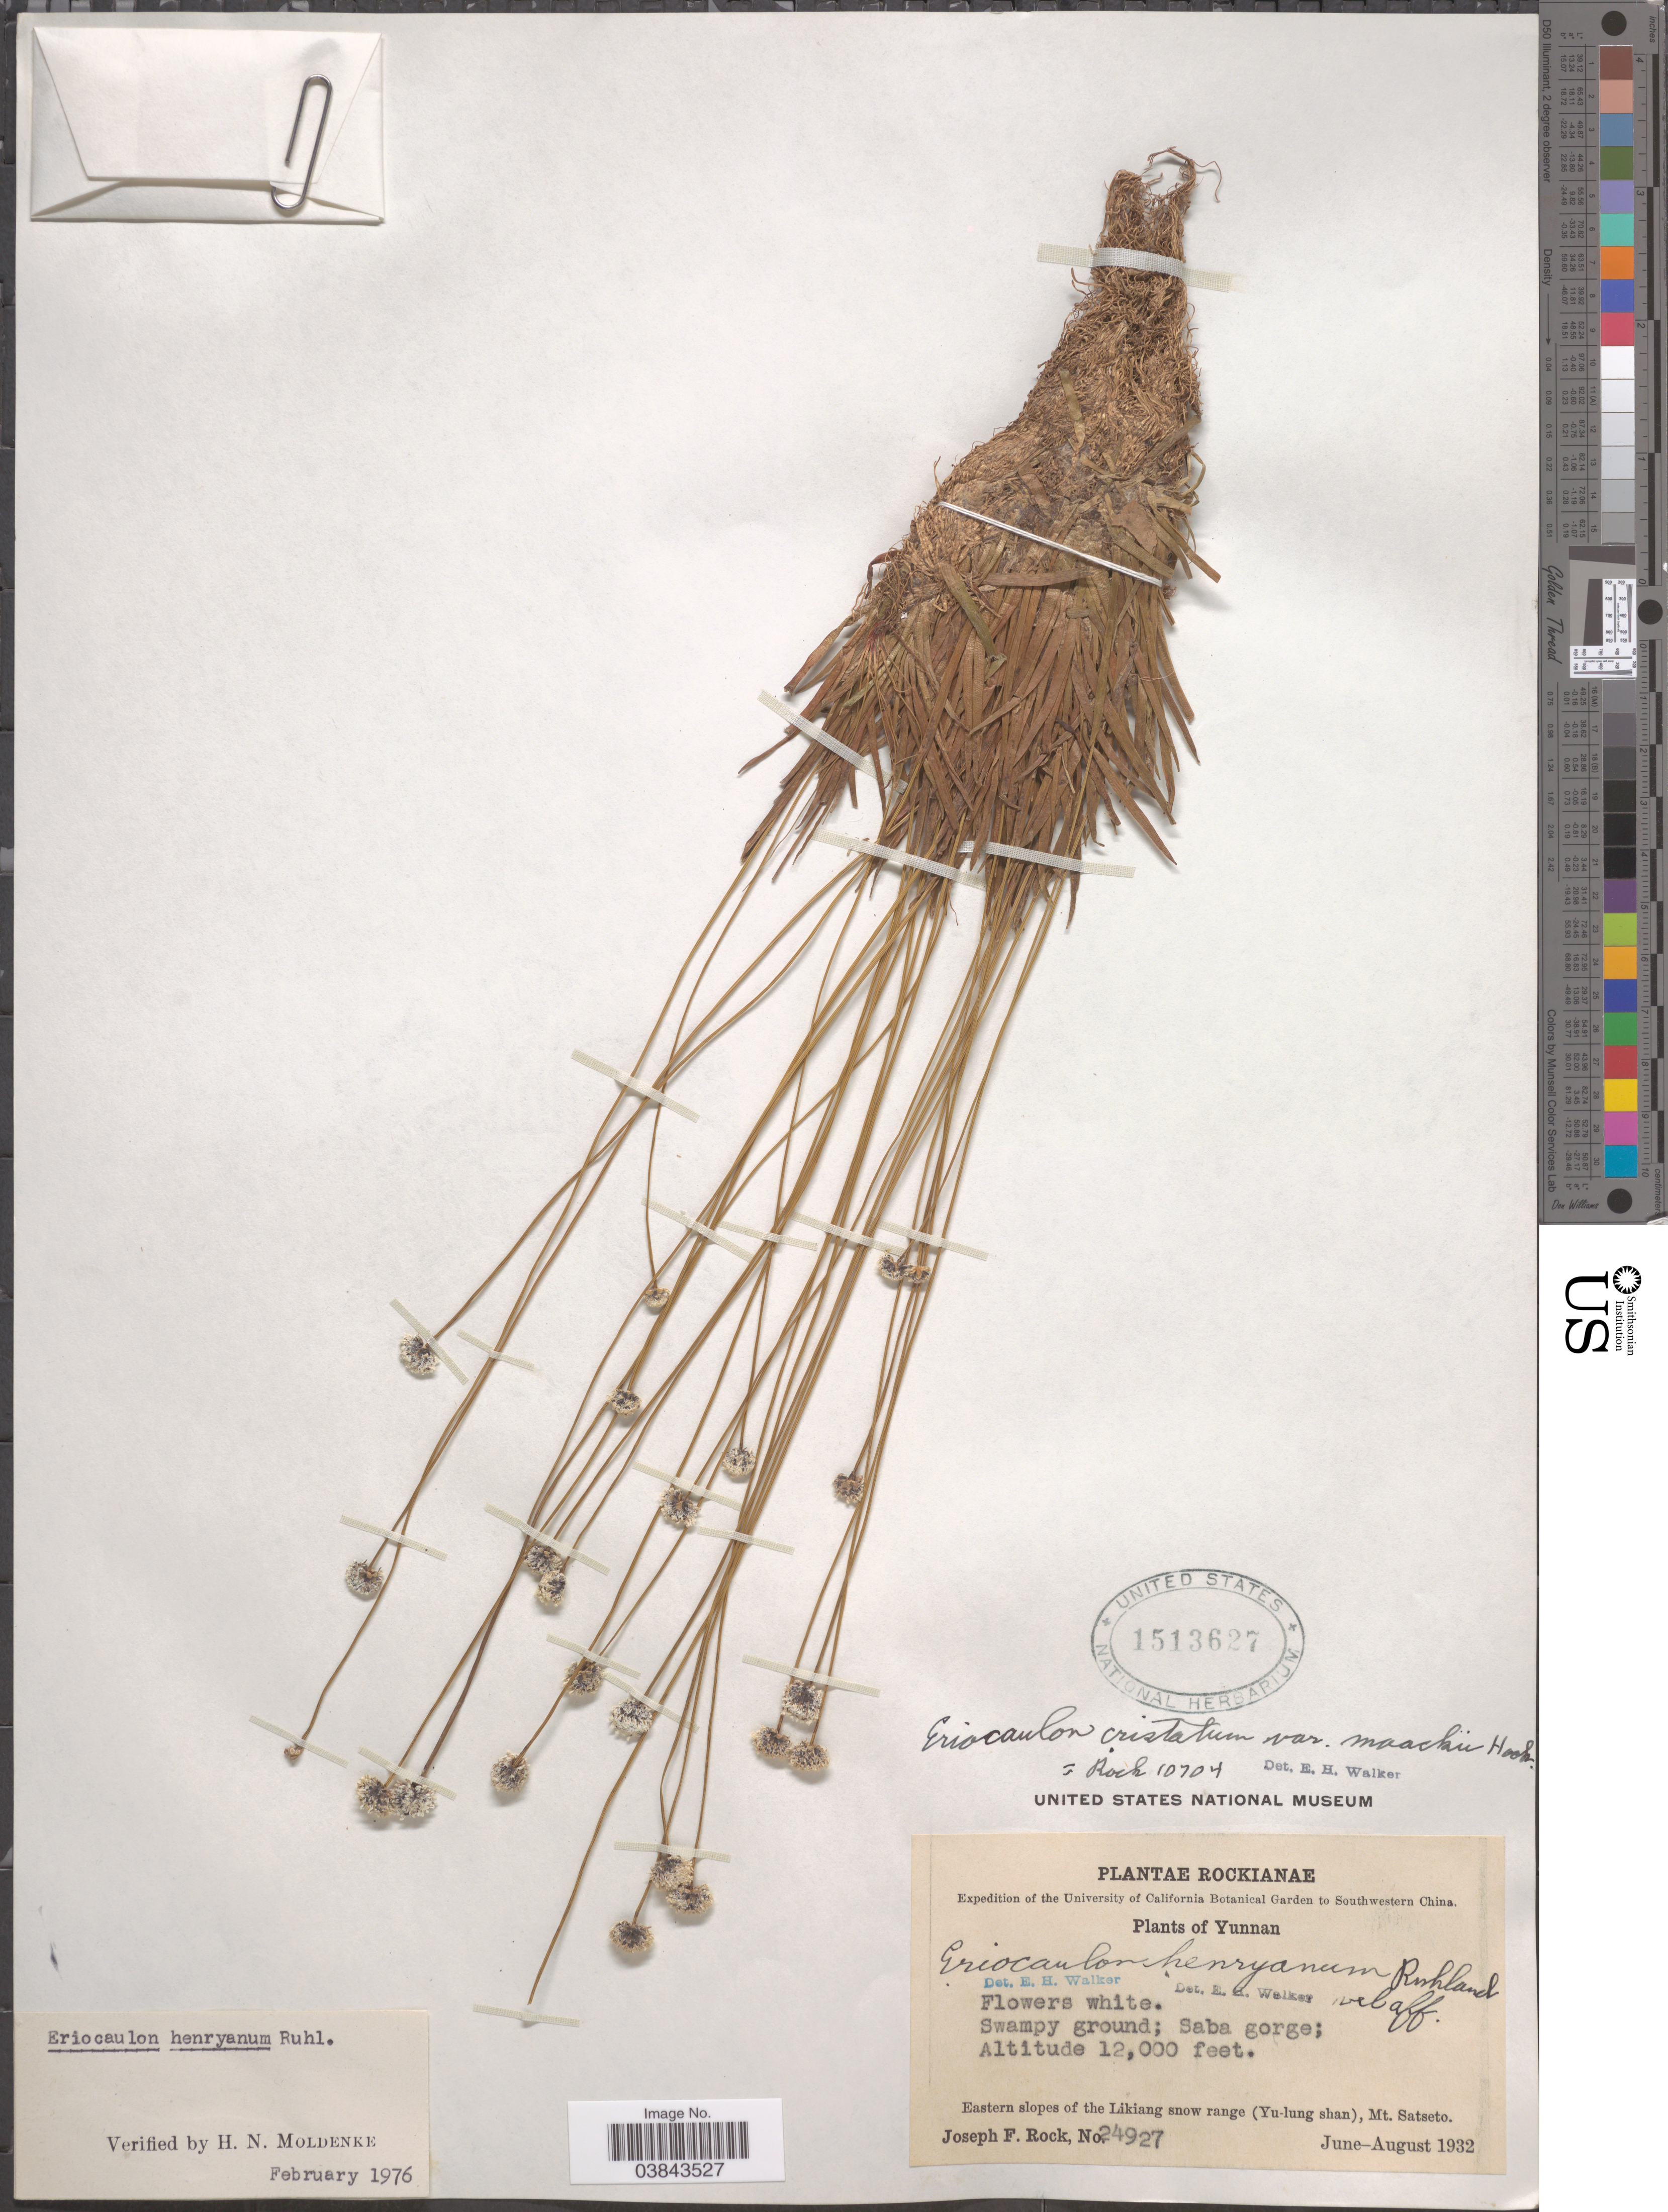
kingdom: Plantae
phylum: Tracheophyta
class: Liliopsida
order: Poales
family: Eriocaulaceae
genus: Eriocaulon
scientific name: Eriocaulon henryanum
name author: Ruhland in Engl.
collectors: J. F. Rock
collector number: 24927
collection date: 1932-06/1932-08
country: China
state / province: Yunnan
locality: Eastern slopes of the Likiang snow range (Yu-lung shan), Mt. Satseto.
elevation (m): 3658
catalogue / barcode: US 1513627